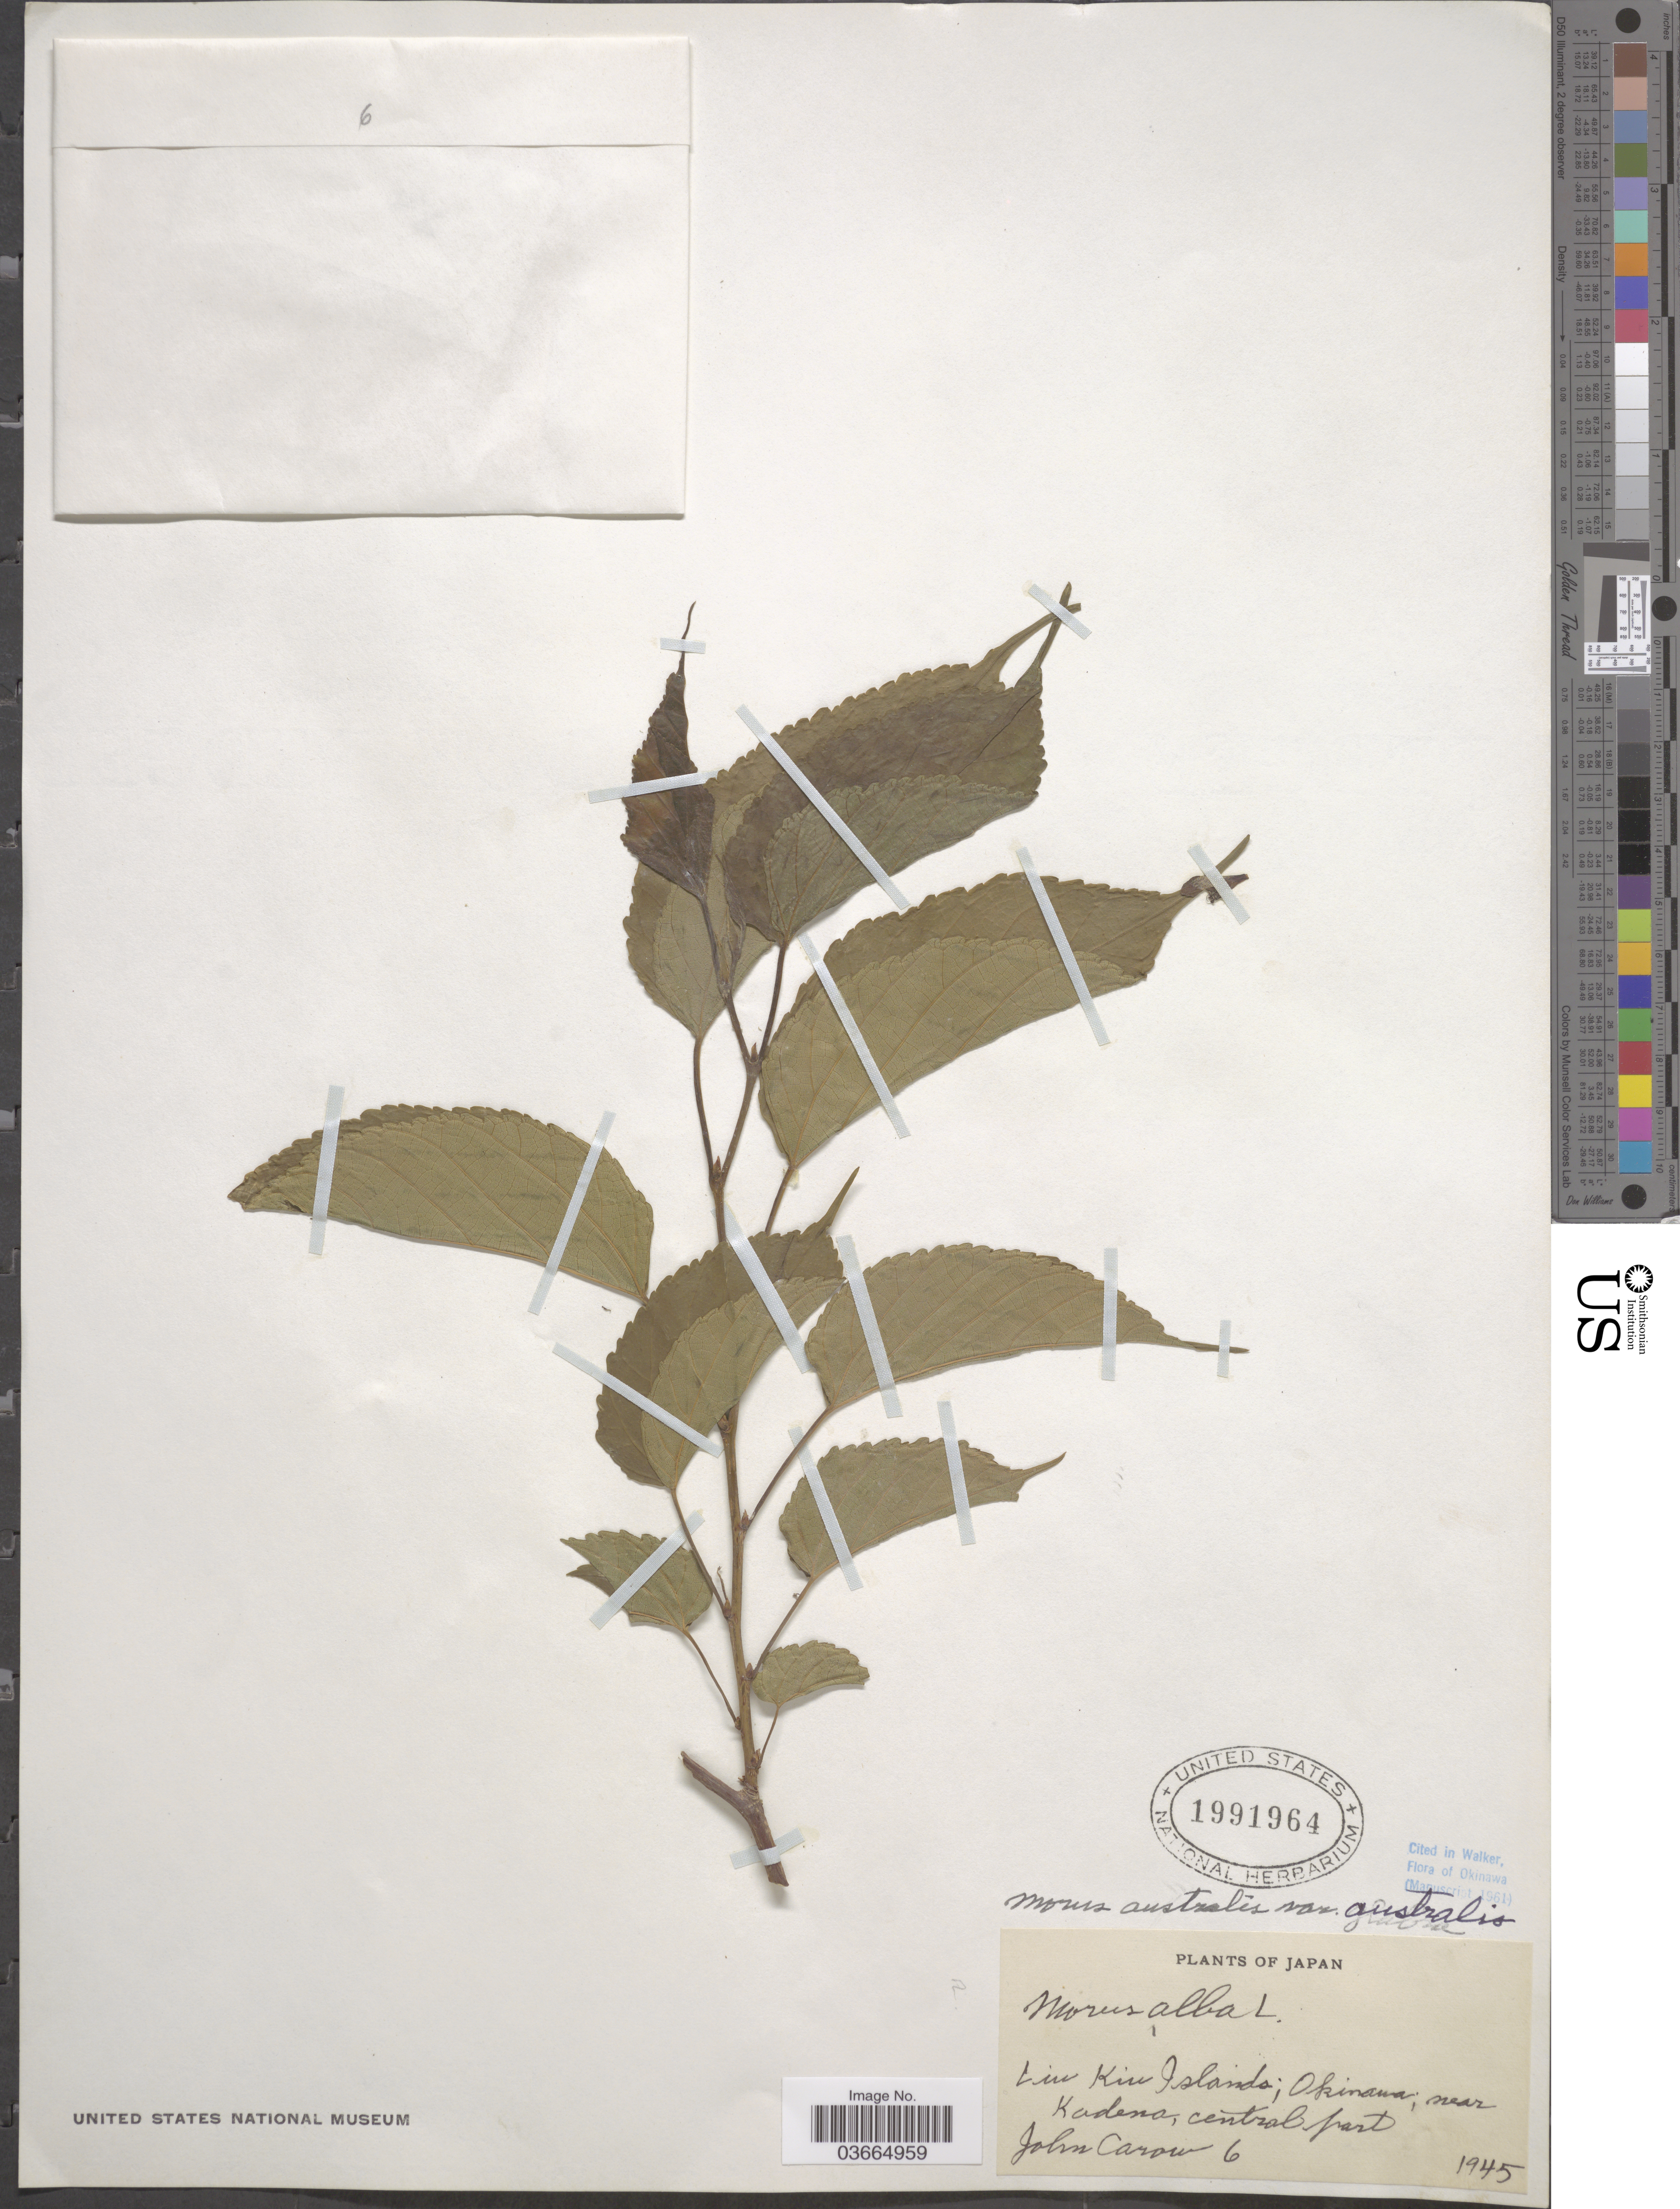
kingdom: Plantae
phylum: Tracheophyta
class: Magnoliopsida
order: Rosales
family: Moraceae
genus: Morus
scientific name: Morus australis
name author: Poir.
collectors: J. Carow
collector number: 6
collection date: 1945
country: Japan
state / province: Okinawa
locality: Lui Kiu Islands; near Kadena, central Part.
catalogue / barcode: US 1991964